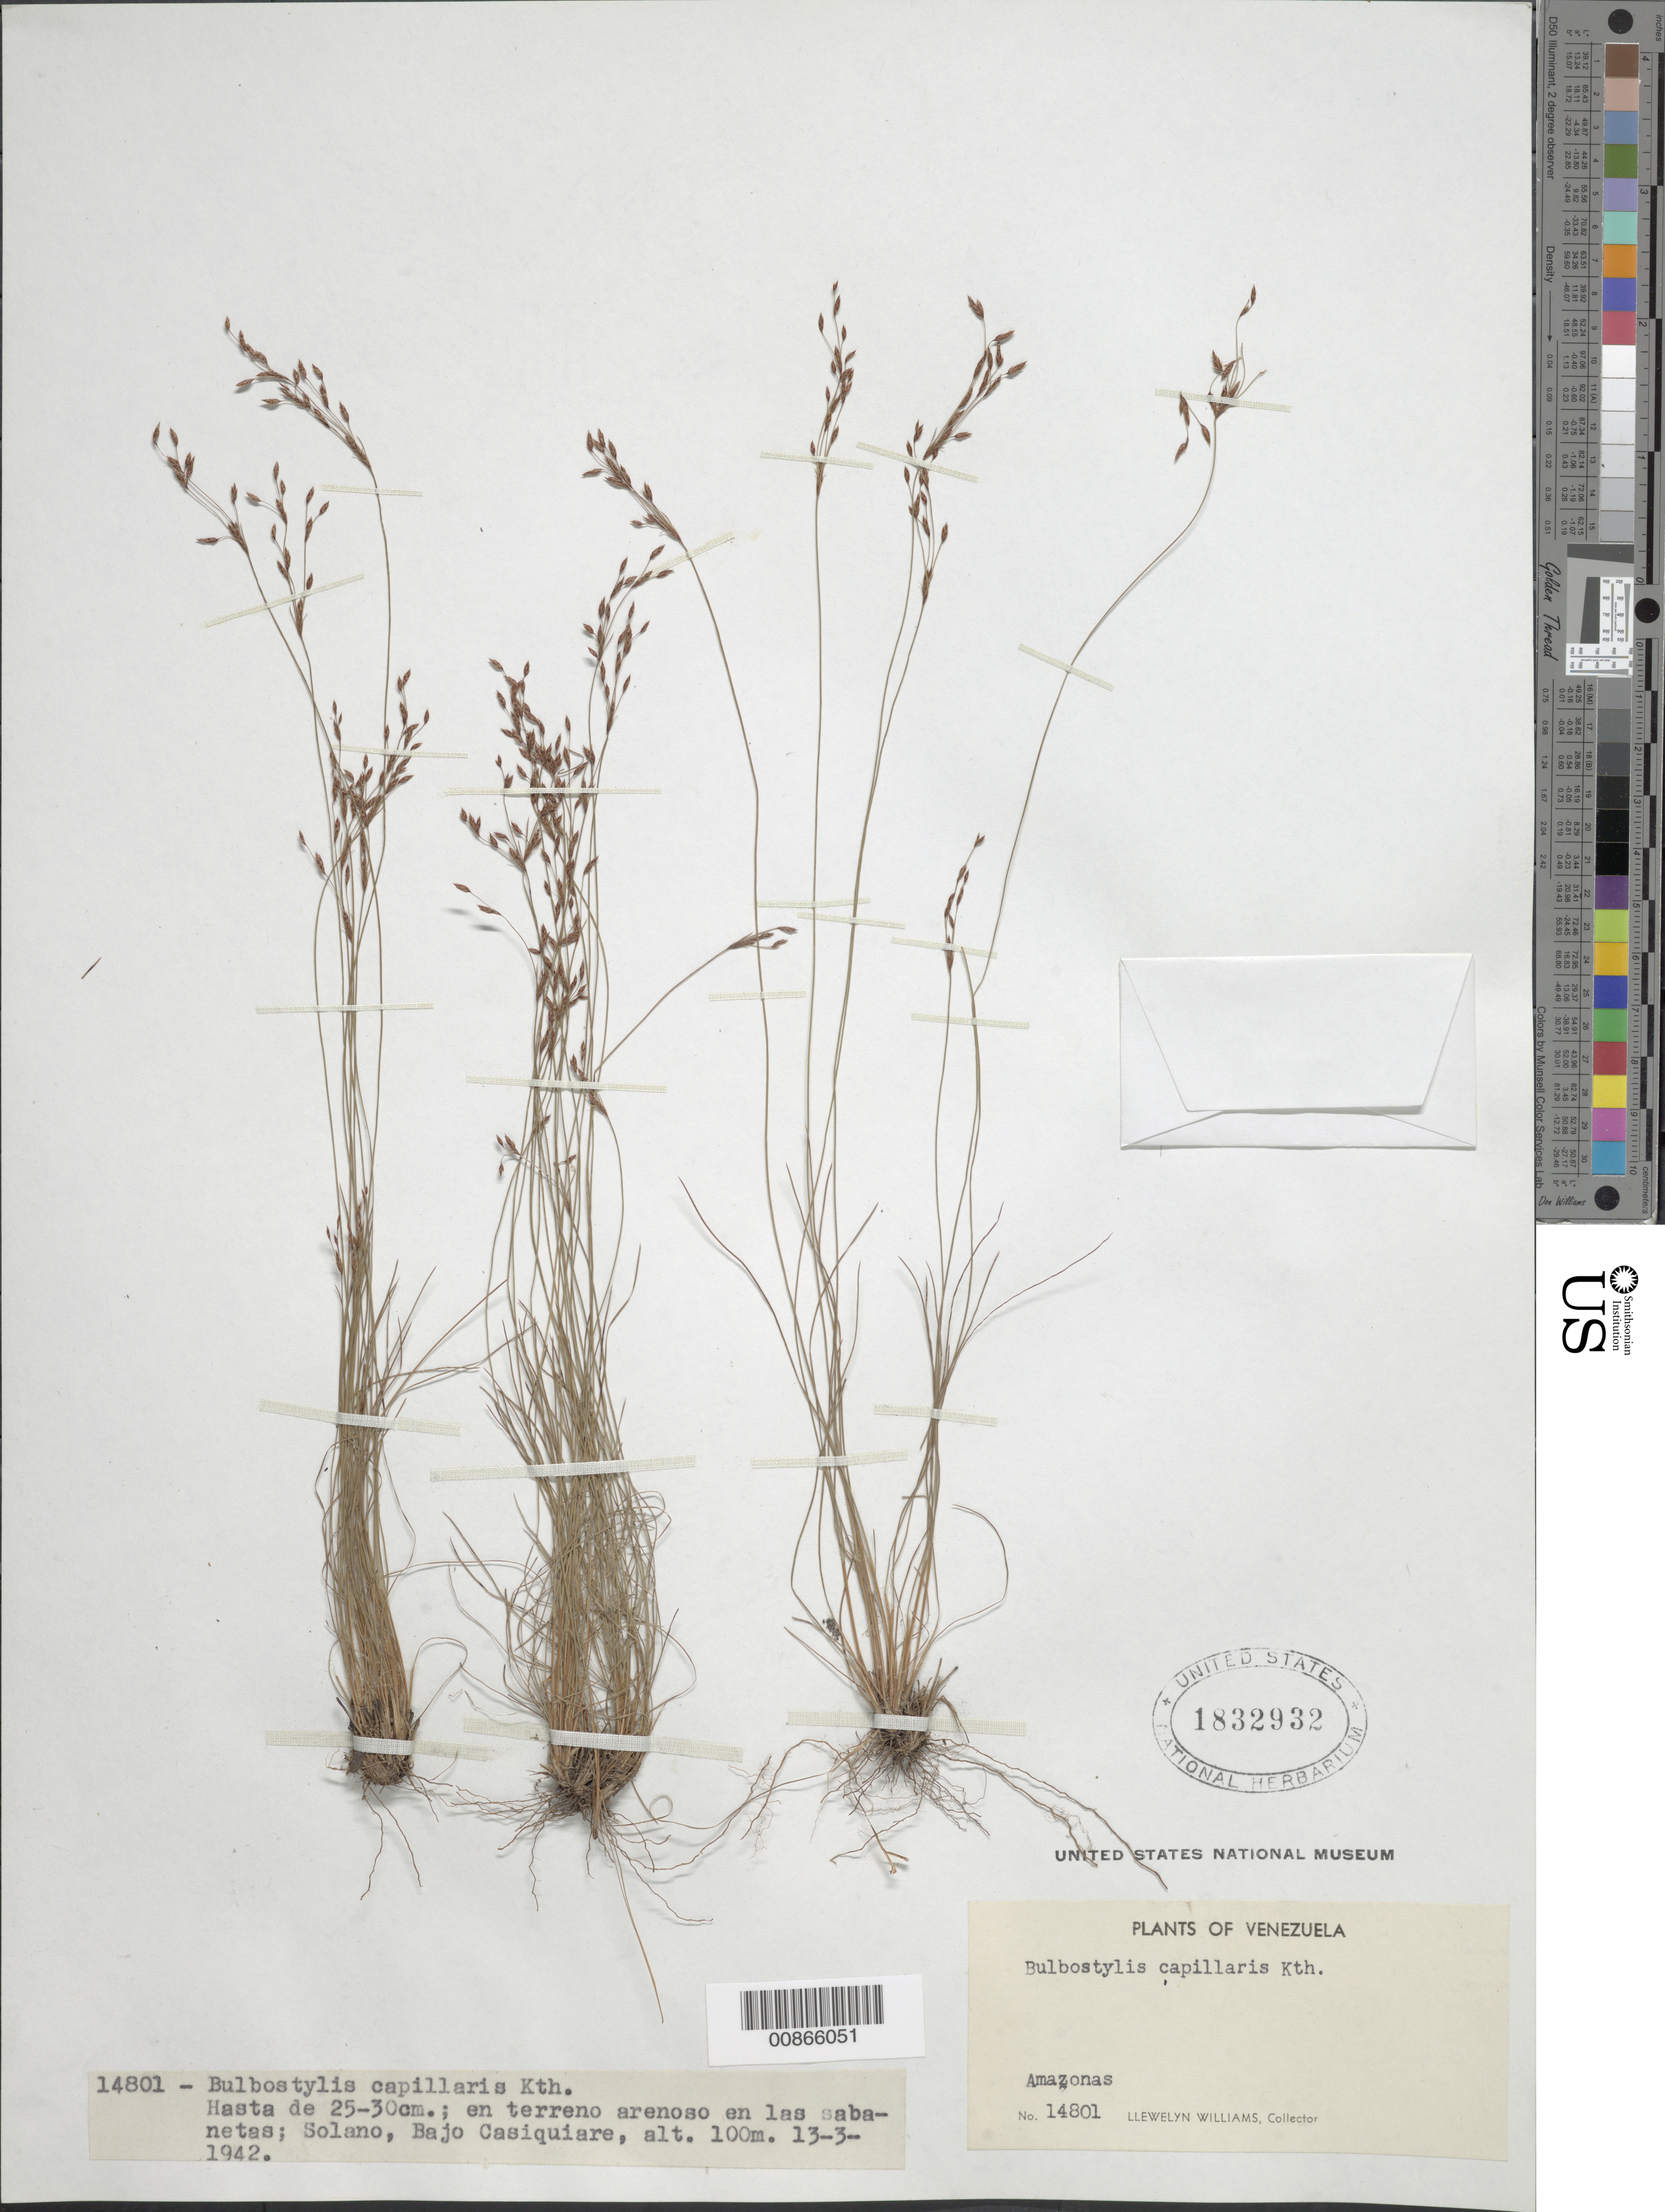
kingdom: Plantae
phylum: Tracheophyta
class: Liliopsida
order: Poales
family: Cyperaceae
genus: Bulbostylis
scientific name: Bulbostylis junciformis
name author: (Kunth) C.B. Clarke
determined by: Maciel-Silva, J. F.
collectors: Ll. Williams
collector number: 14801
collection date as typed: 13-Mar-42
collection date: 1942-03-13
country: Venezuela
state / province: Amazonas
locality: Solano, Bajo Río Casiquiare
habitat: Terreno arenoso el las sabanetas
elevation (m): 100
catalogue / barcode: US 1832932